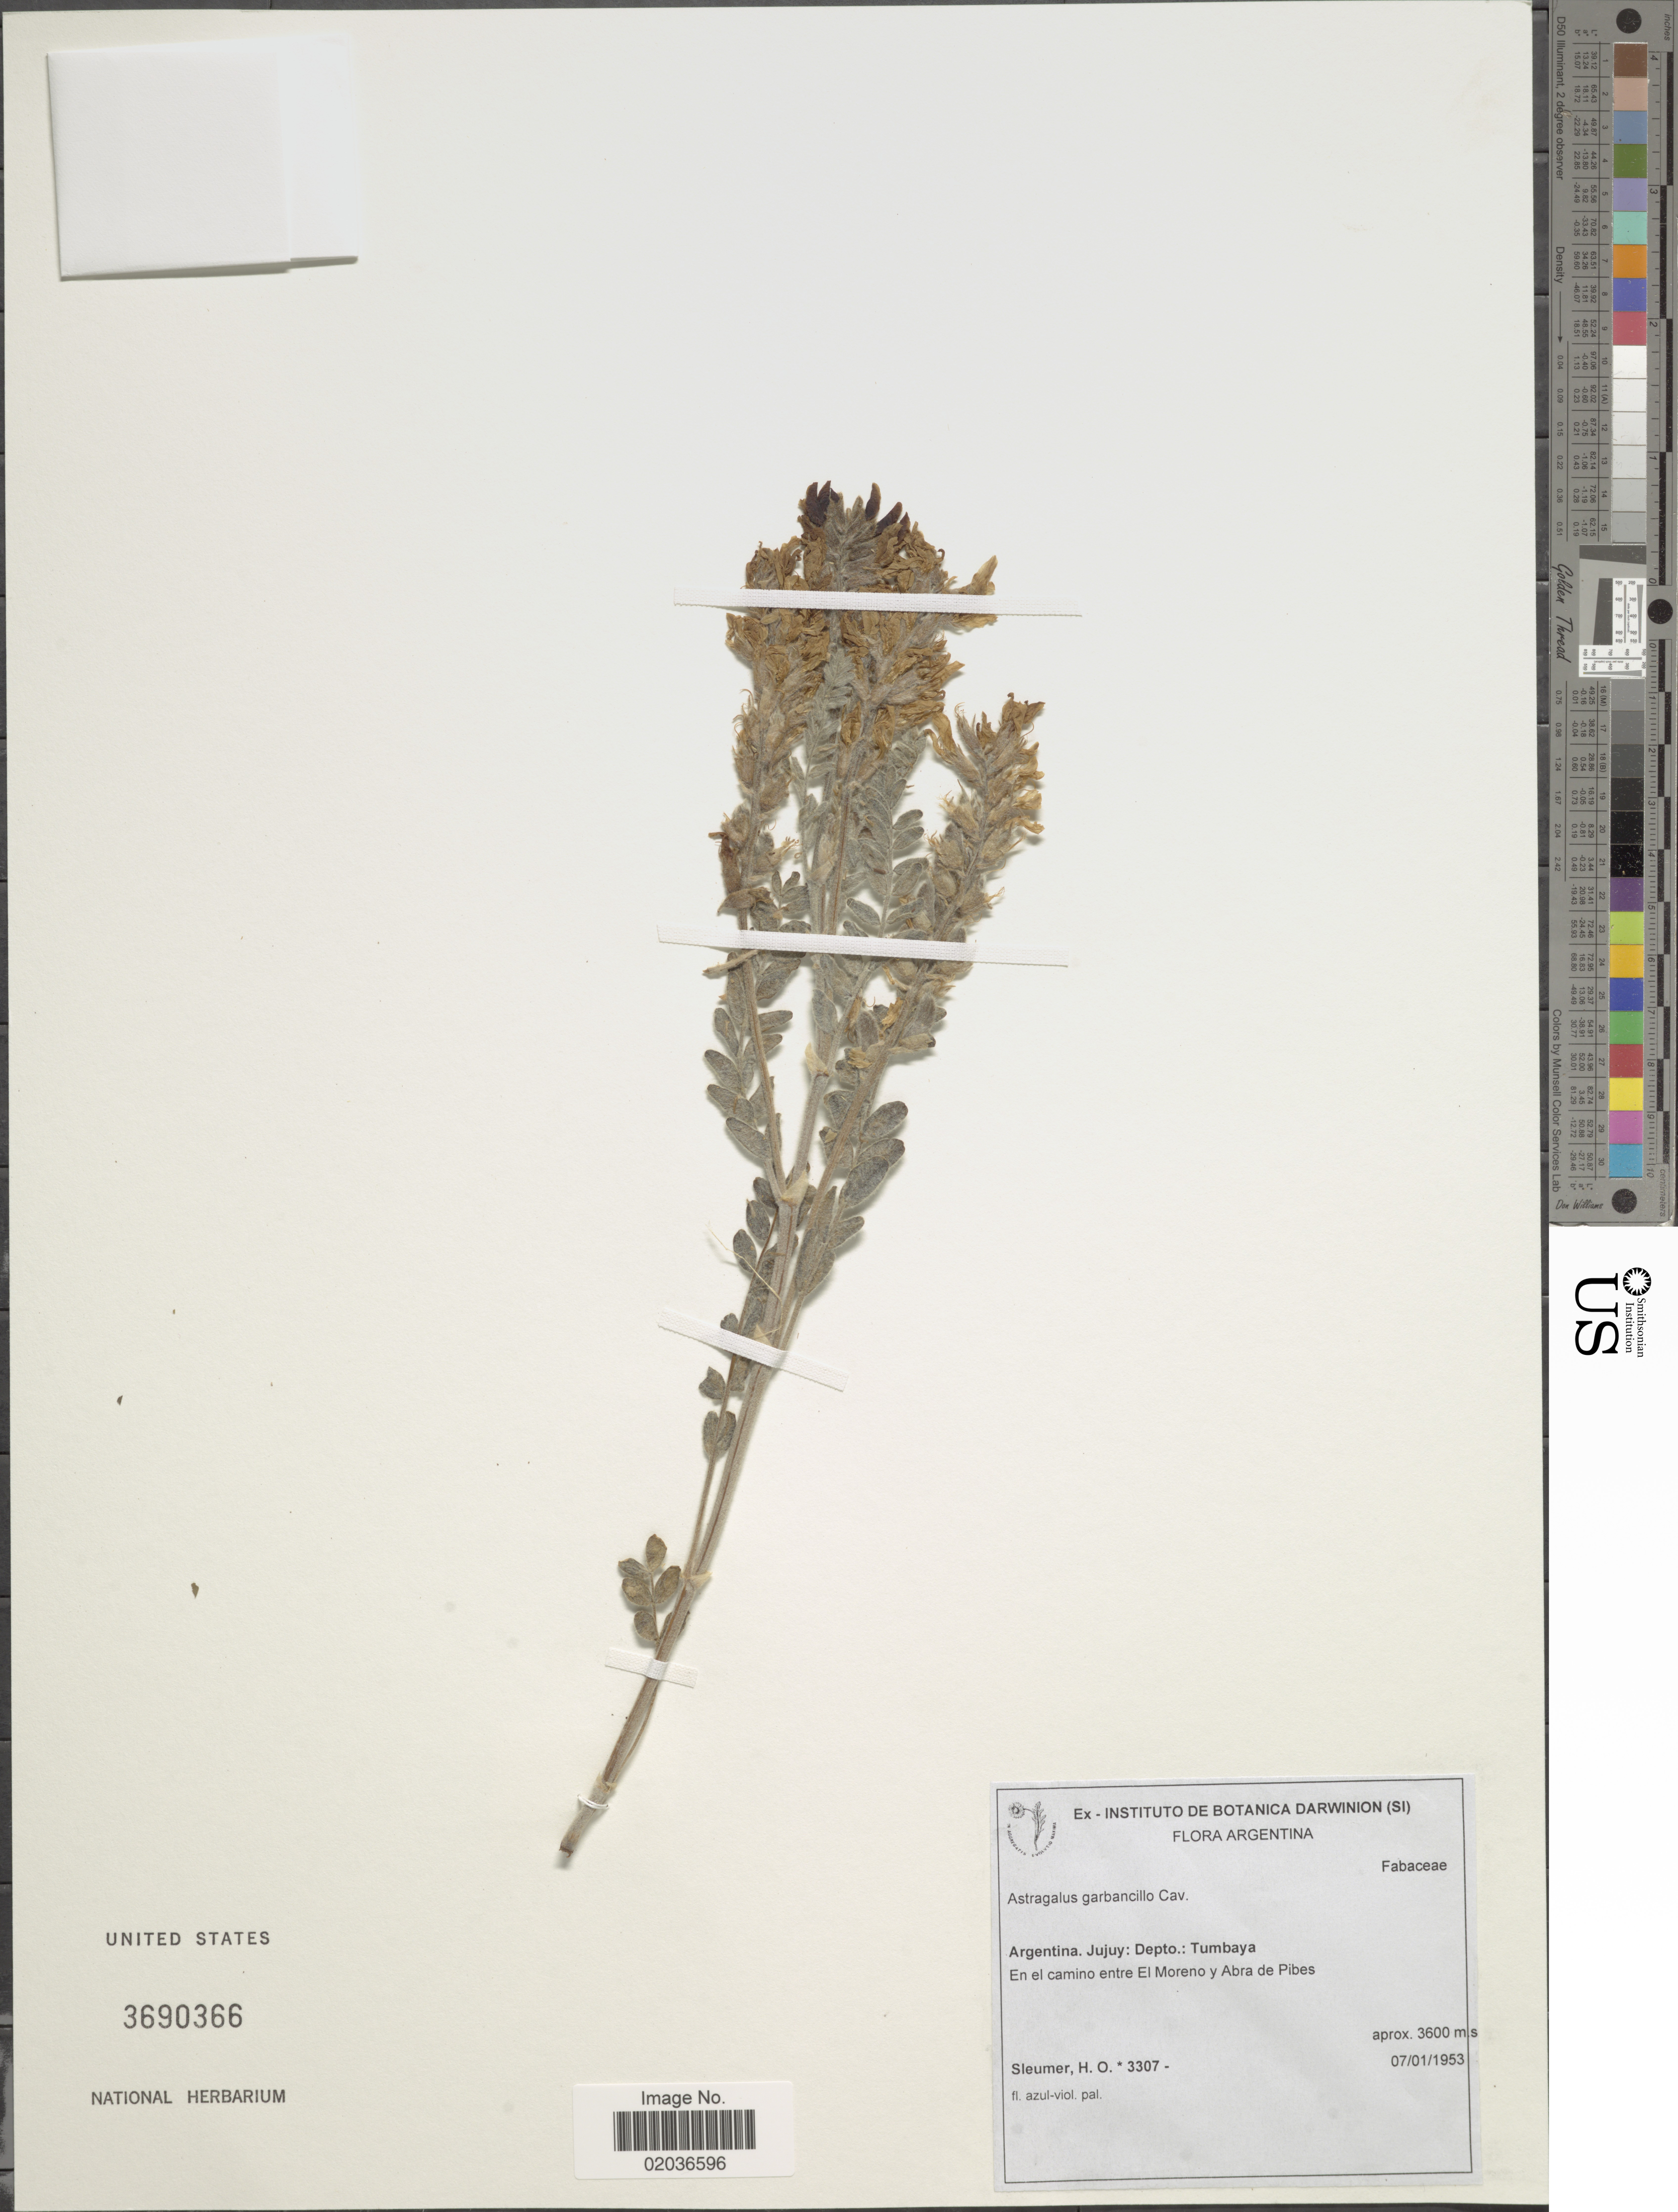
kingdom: Plantae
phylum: Tracheophyta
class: Magnoliopsida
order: Fabales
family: Fabaceae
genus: Astragalus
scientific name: Astragalus garbancillo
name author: Cav.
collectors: H. O. Sleumer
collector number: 3307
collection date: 1953-01-07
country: Argentina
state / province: Jujuy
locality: Depto.: Tumbaya. En el camino entre El Moreno y Abra de Pibes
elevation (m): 3600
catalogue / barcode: US 3690366